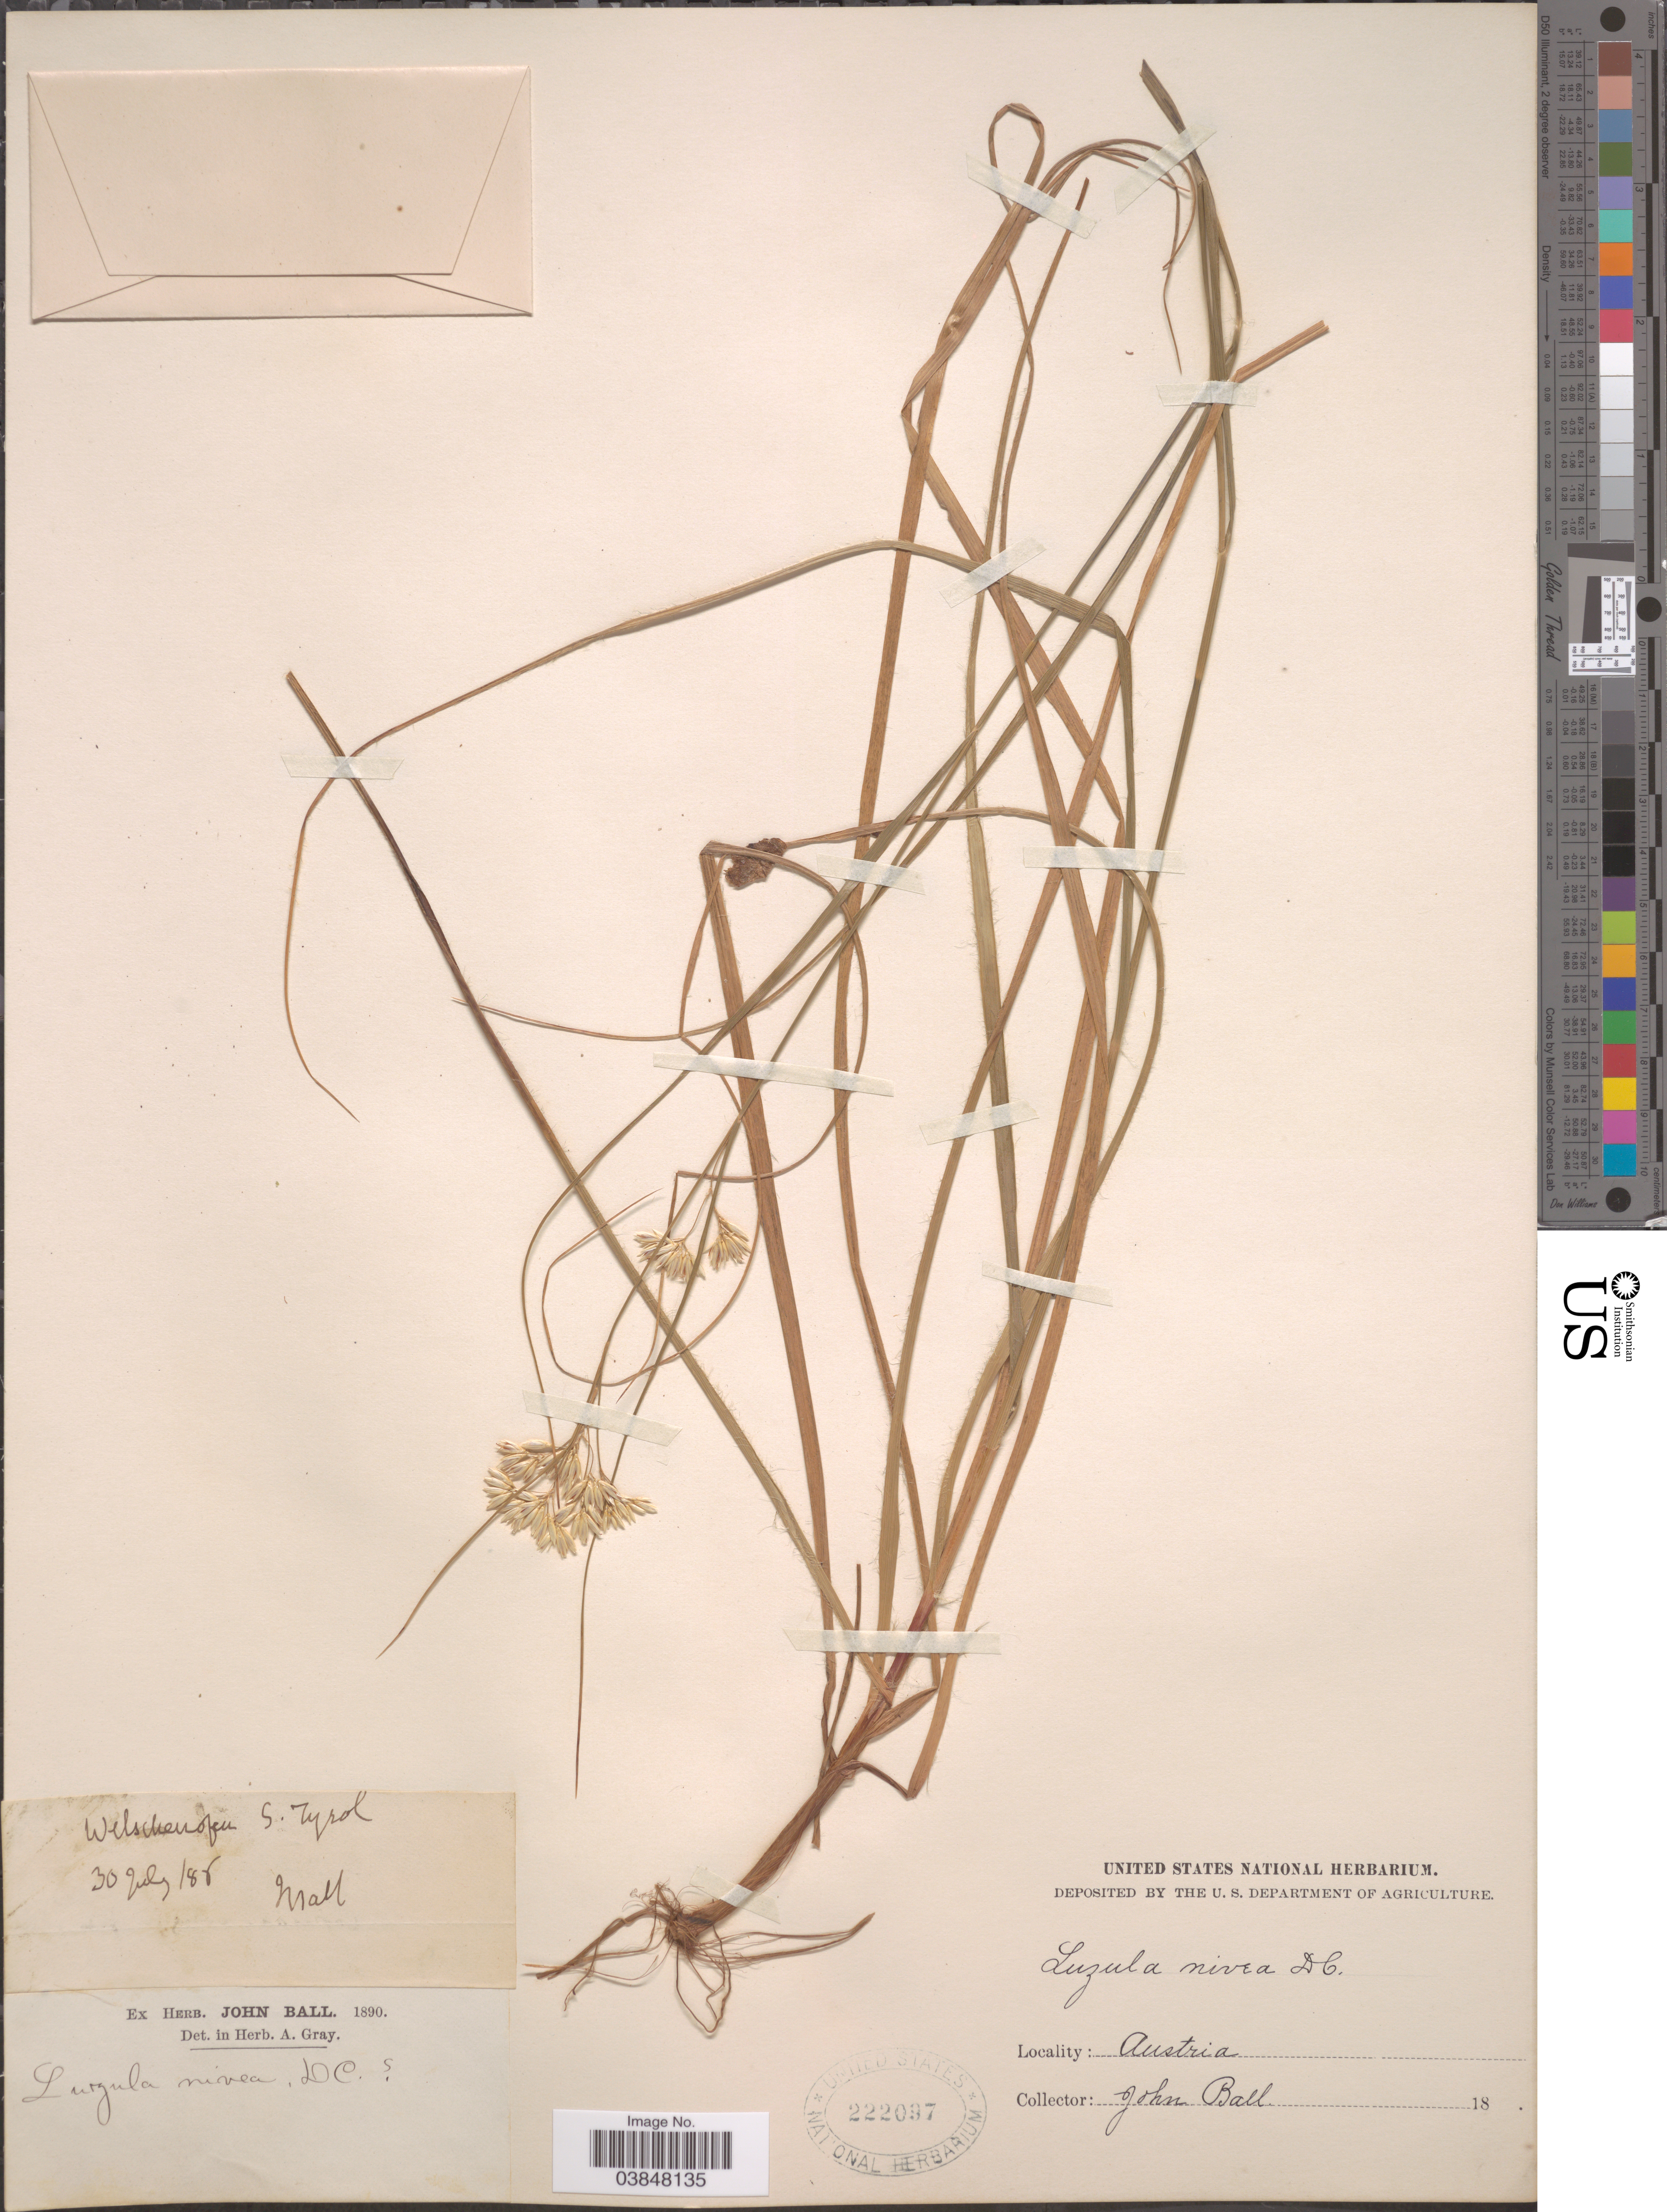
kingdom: Plantae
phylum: Tracheophyta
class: Liliopsida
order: Poales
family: Juncaceae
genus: Luzula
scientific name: Luzula nivea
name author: (L.) DC.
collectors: J. Ball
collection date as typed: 30 July 188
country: Italy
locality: Welschnofen, S. Tyrol.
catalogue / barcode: US 222097